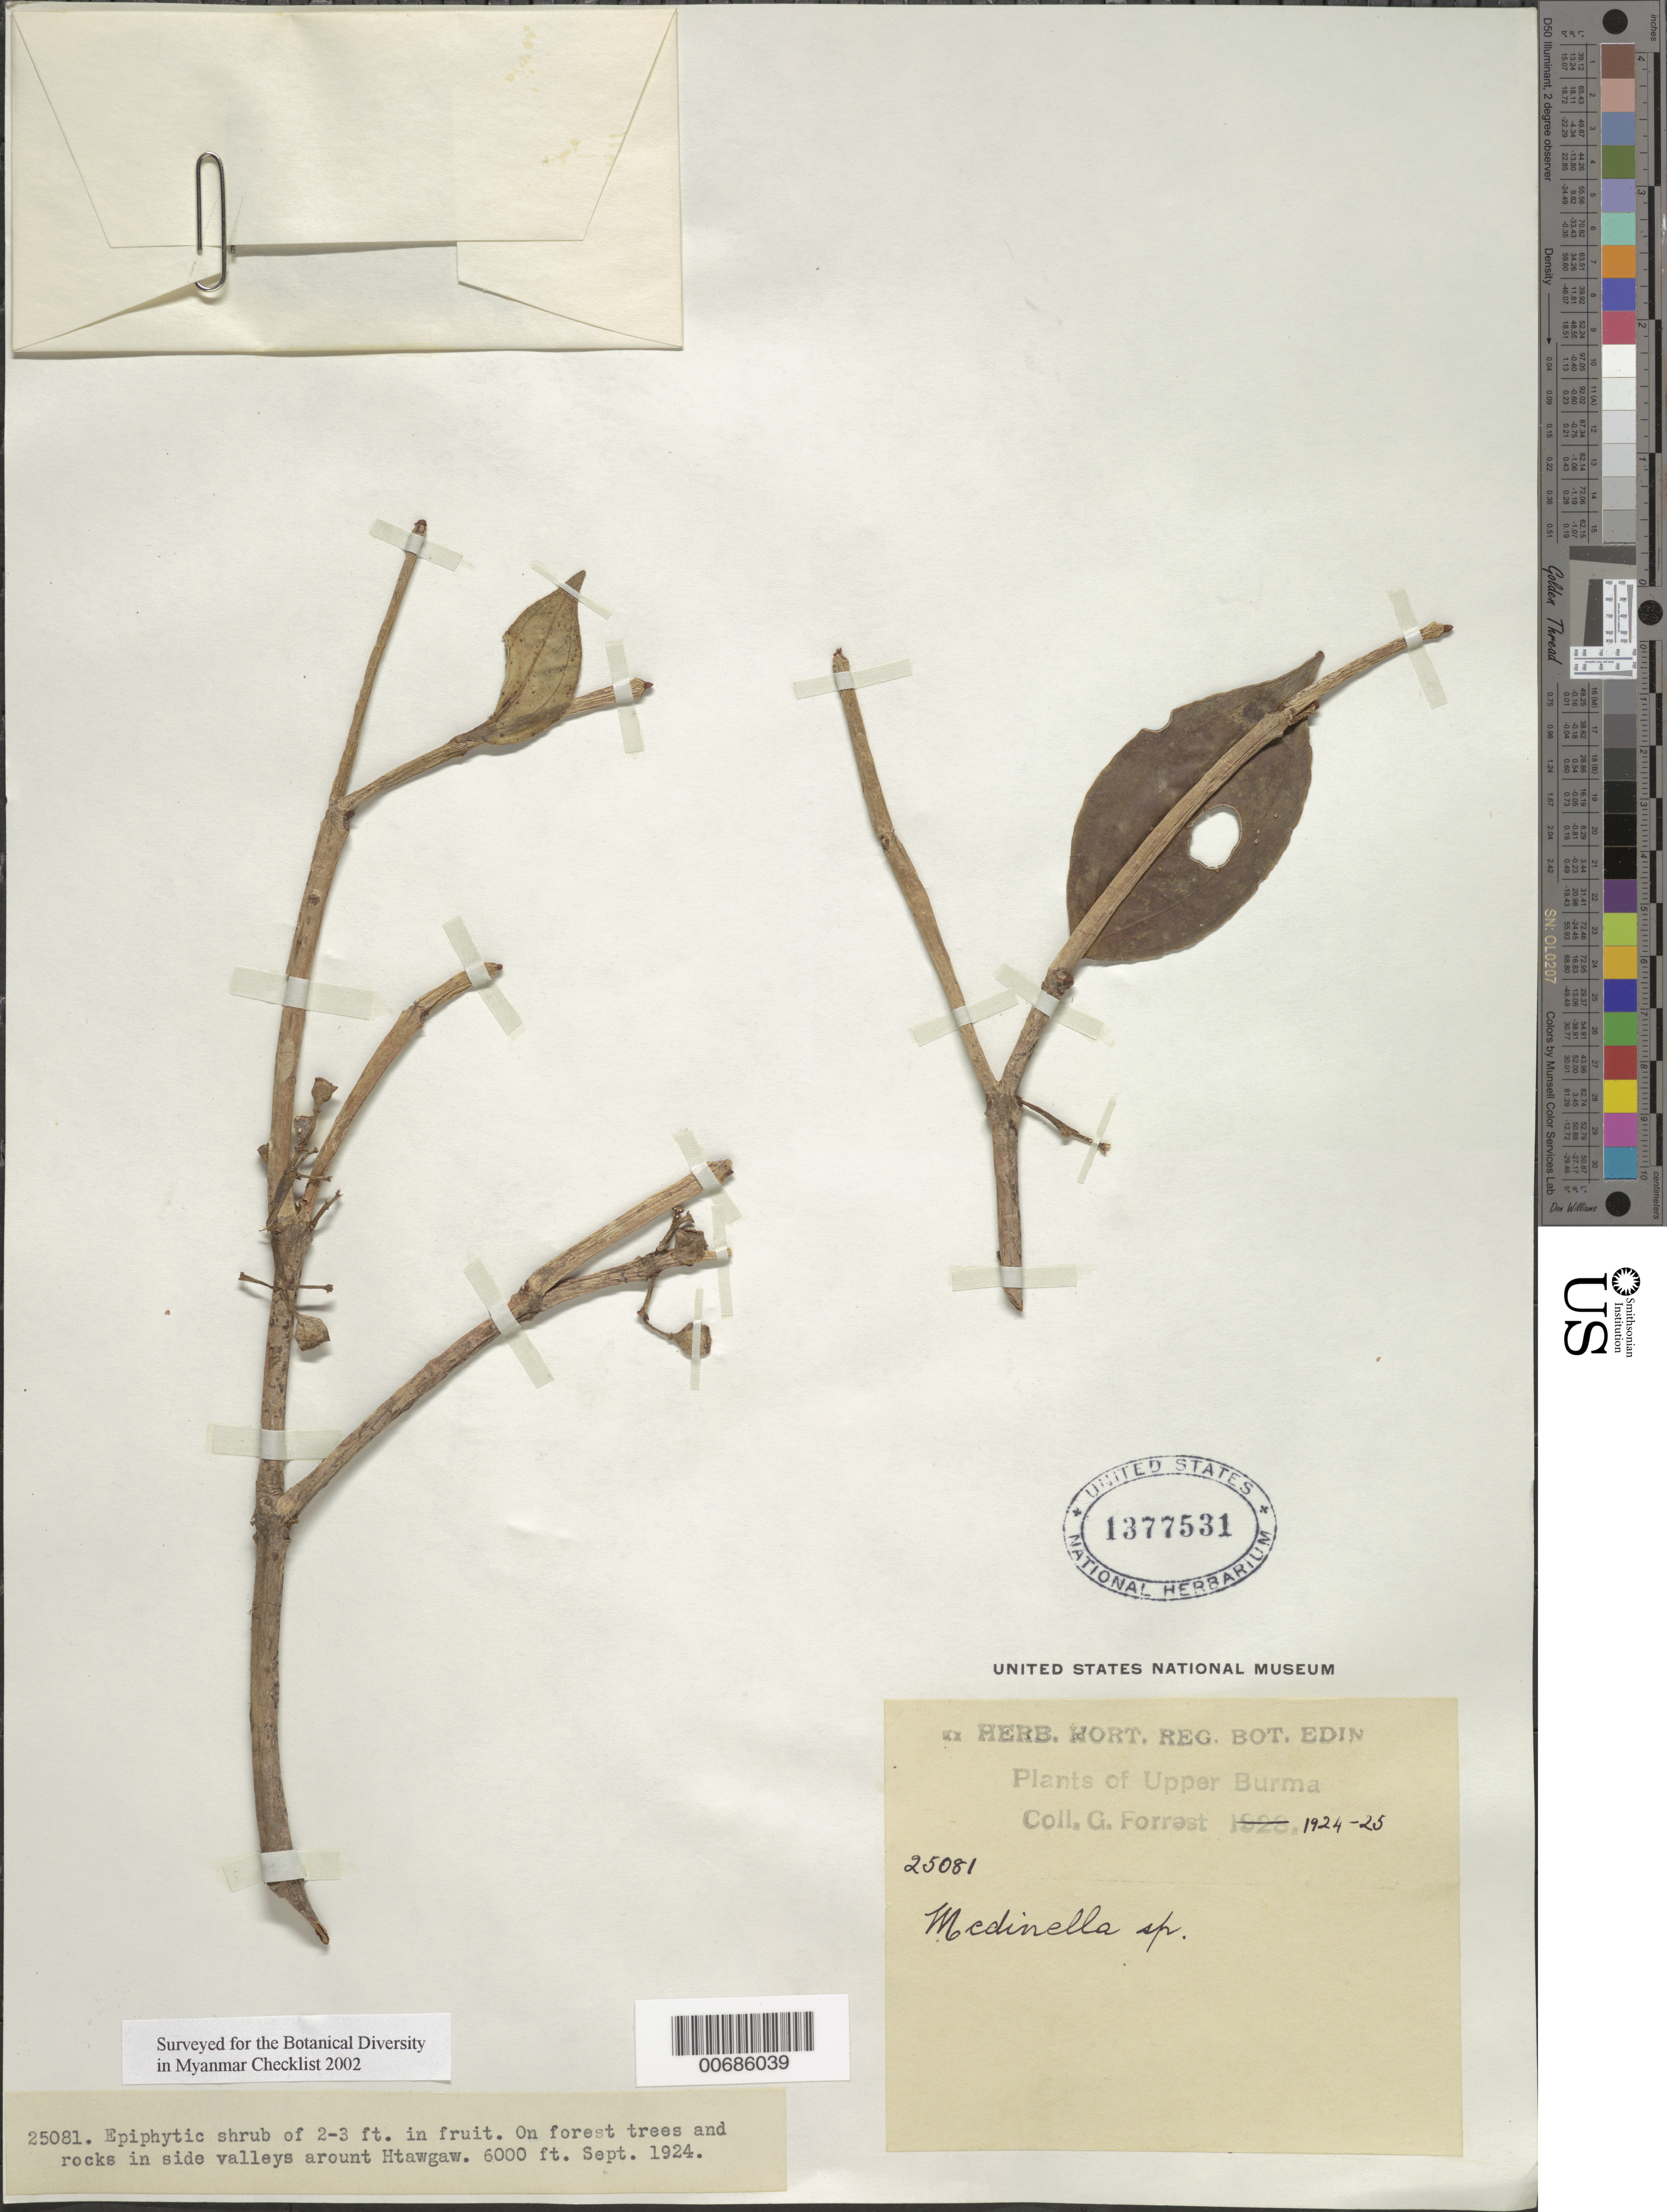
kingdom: Plantae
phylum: Tracheophyta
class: Magnoliopsida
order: Myrtales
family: Melastomataceae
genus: Medinilla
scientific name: Medinilla sp.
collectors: G. Forrest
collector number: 25081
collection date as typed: Sep 1924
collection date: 1924-09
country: Myanmar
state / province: Kachin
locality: Htawgaw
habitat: Forest trees and rocks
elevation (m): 1829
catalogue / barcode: US 1377531